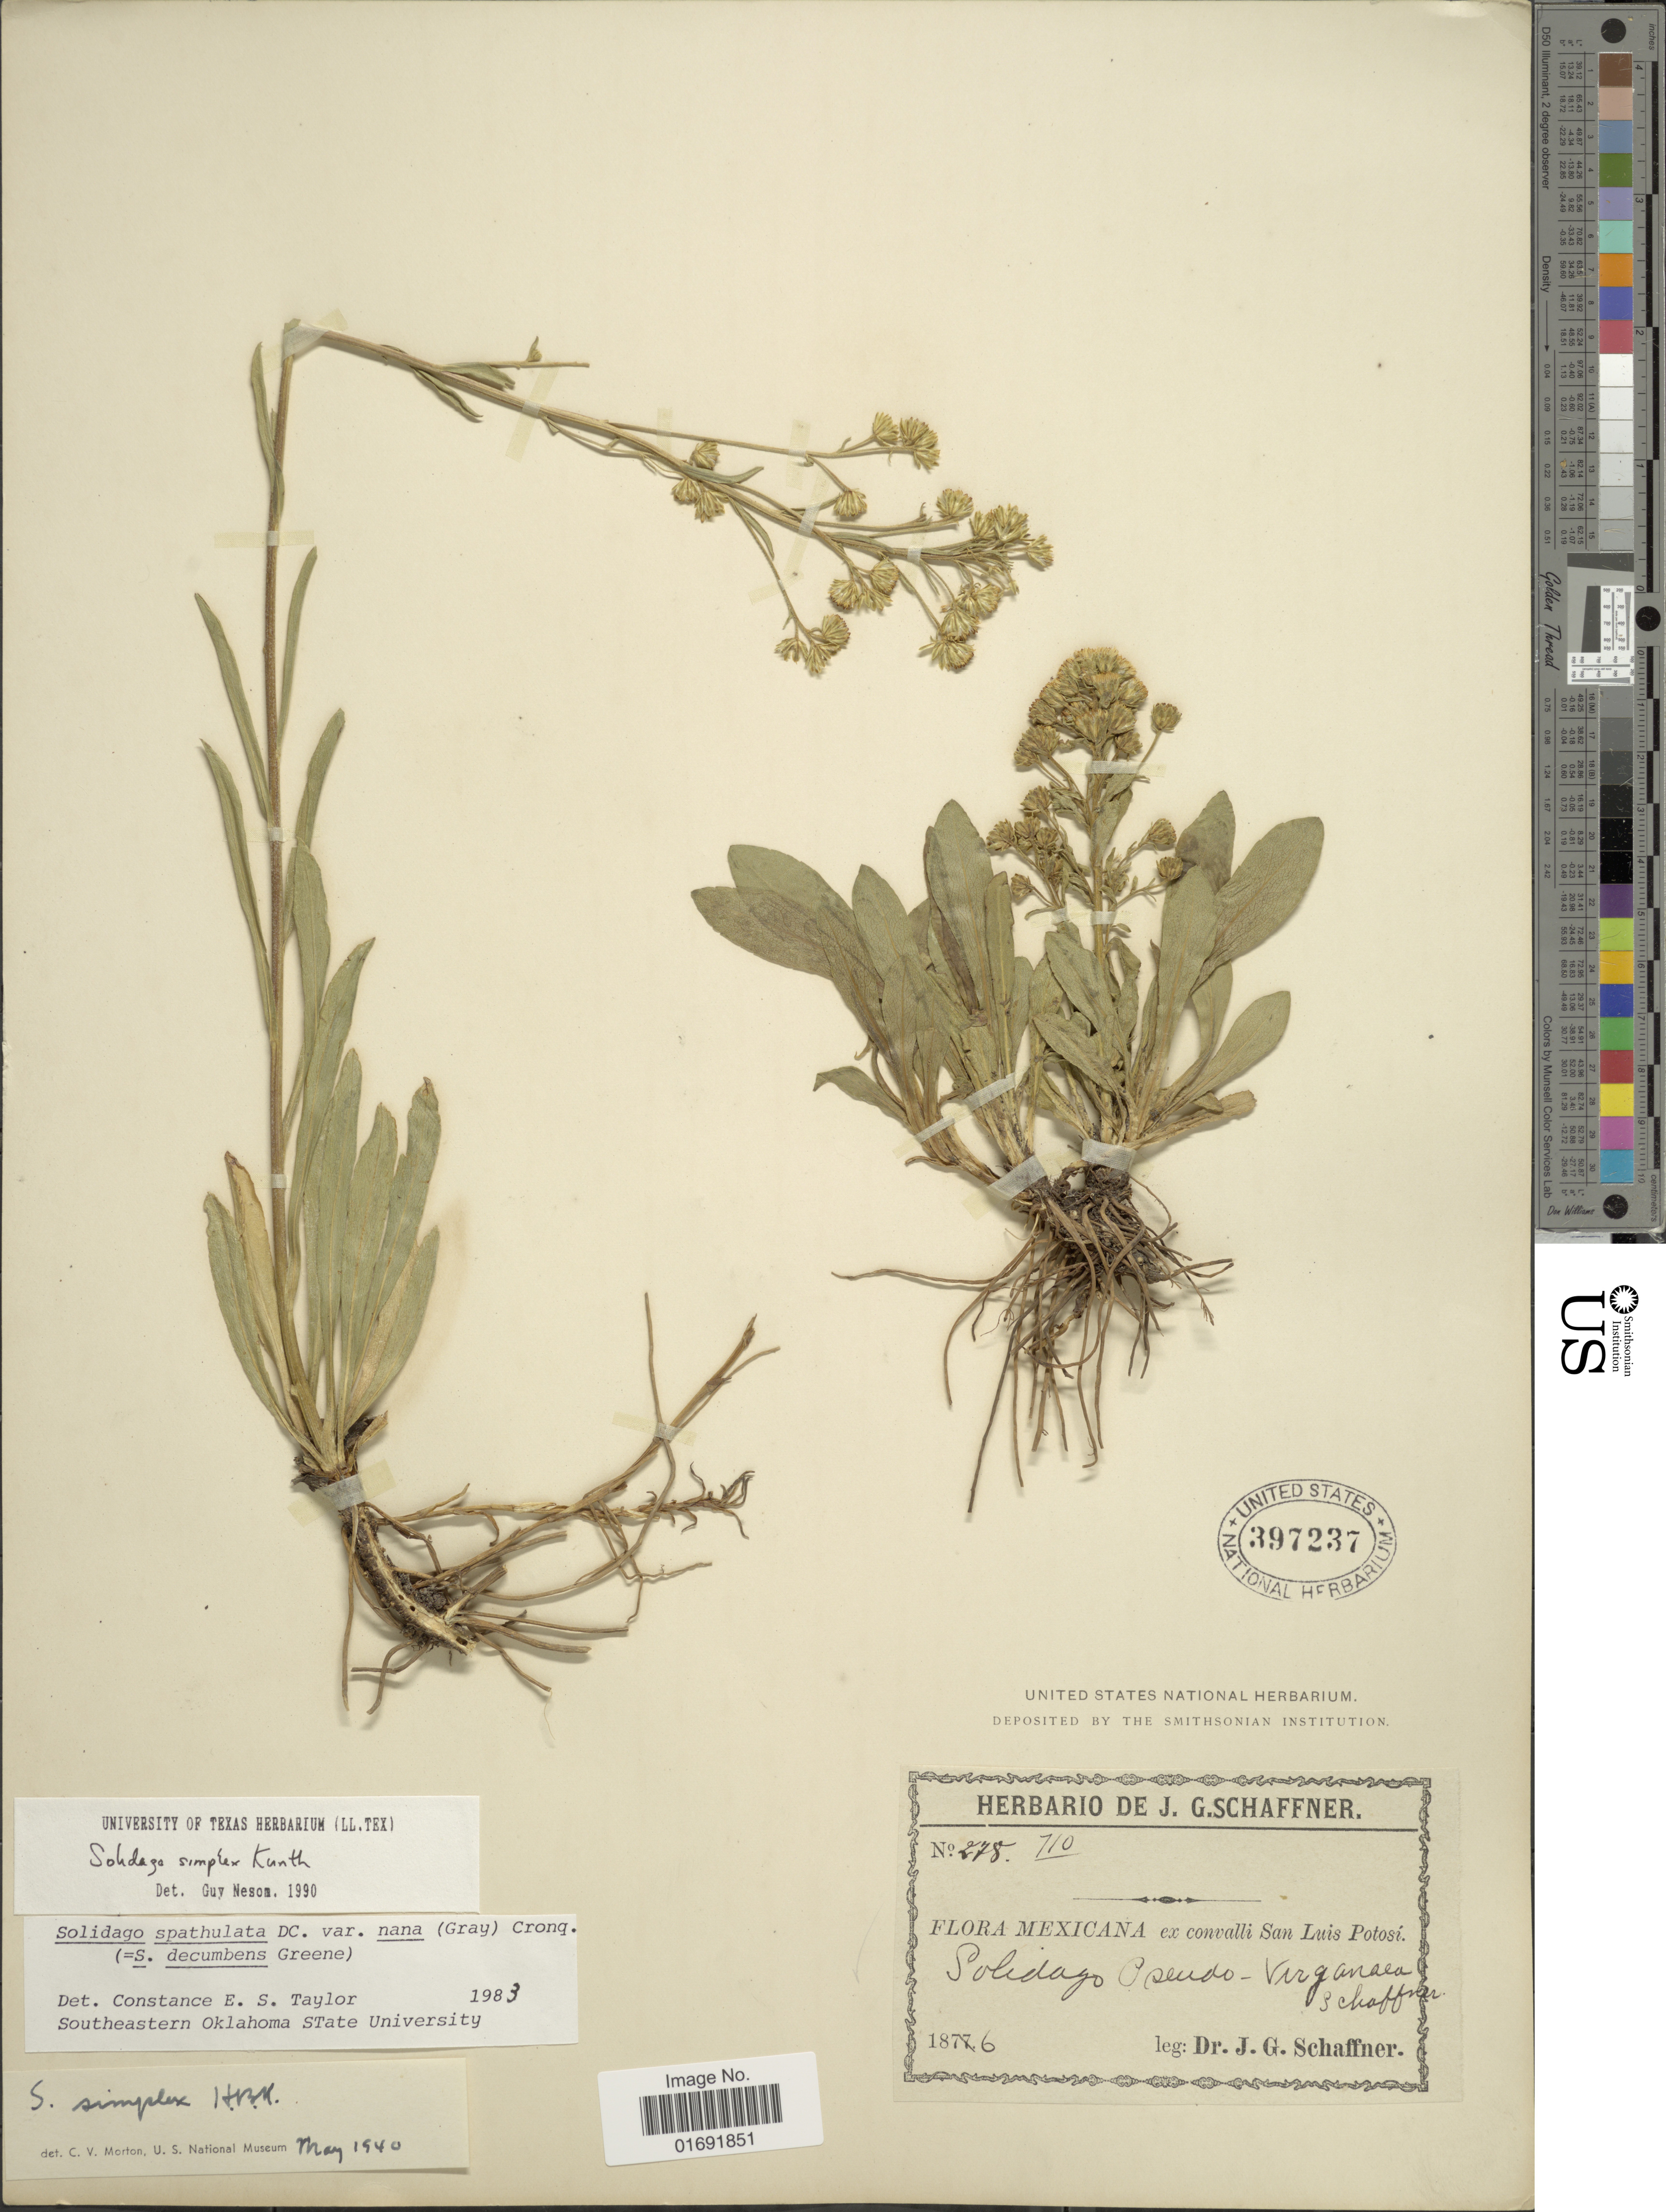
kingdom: Plantae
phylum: Tracheophyta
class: Magnoliopsida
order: Asterales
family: Asteraceae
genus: Solidago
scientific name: Solidago neomexicana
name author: Wooton & Standl.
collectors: J. G. Schaffner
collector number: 278/710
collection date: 1876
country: Mexico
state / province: San Luis Potosí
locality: Ex convalli San Luis Potosi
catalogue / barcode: US 397237